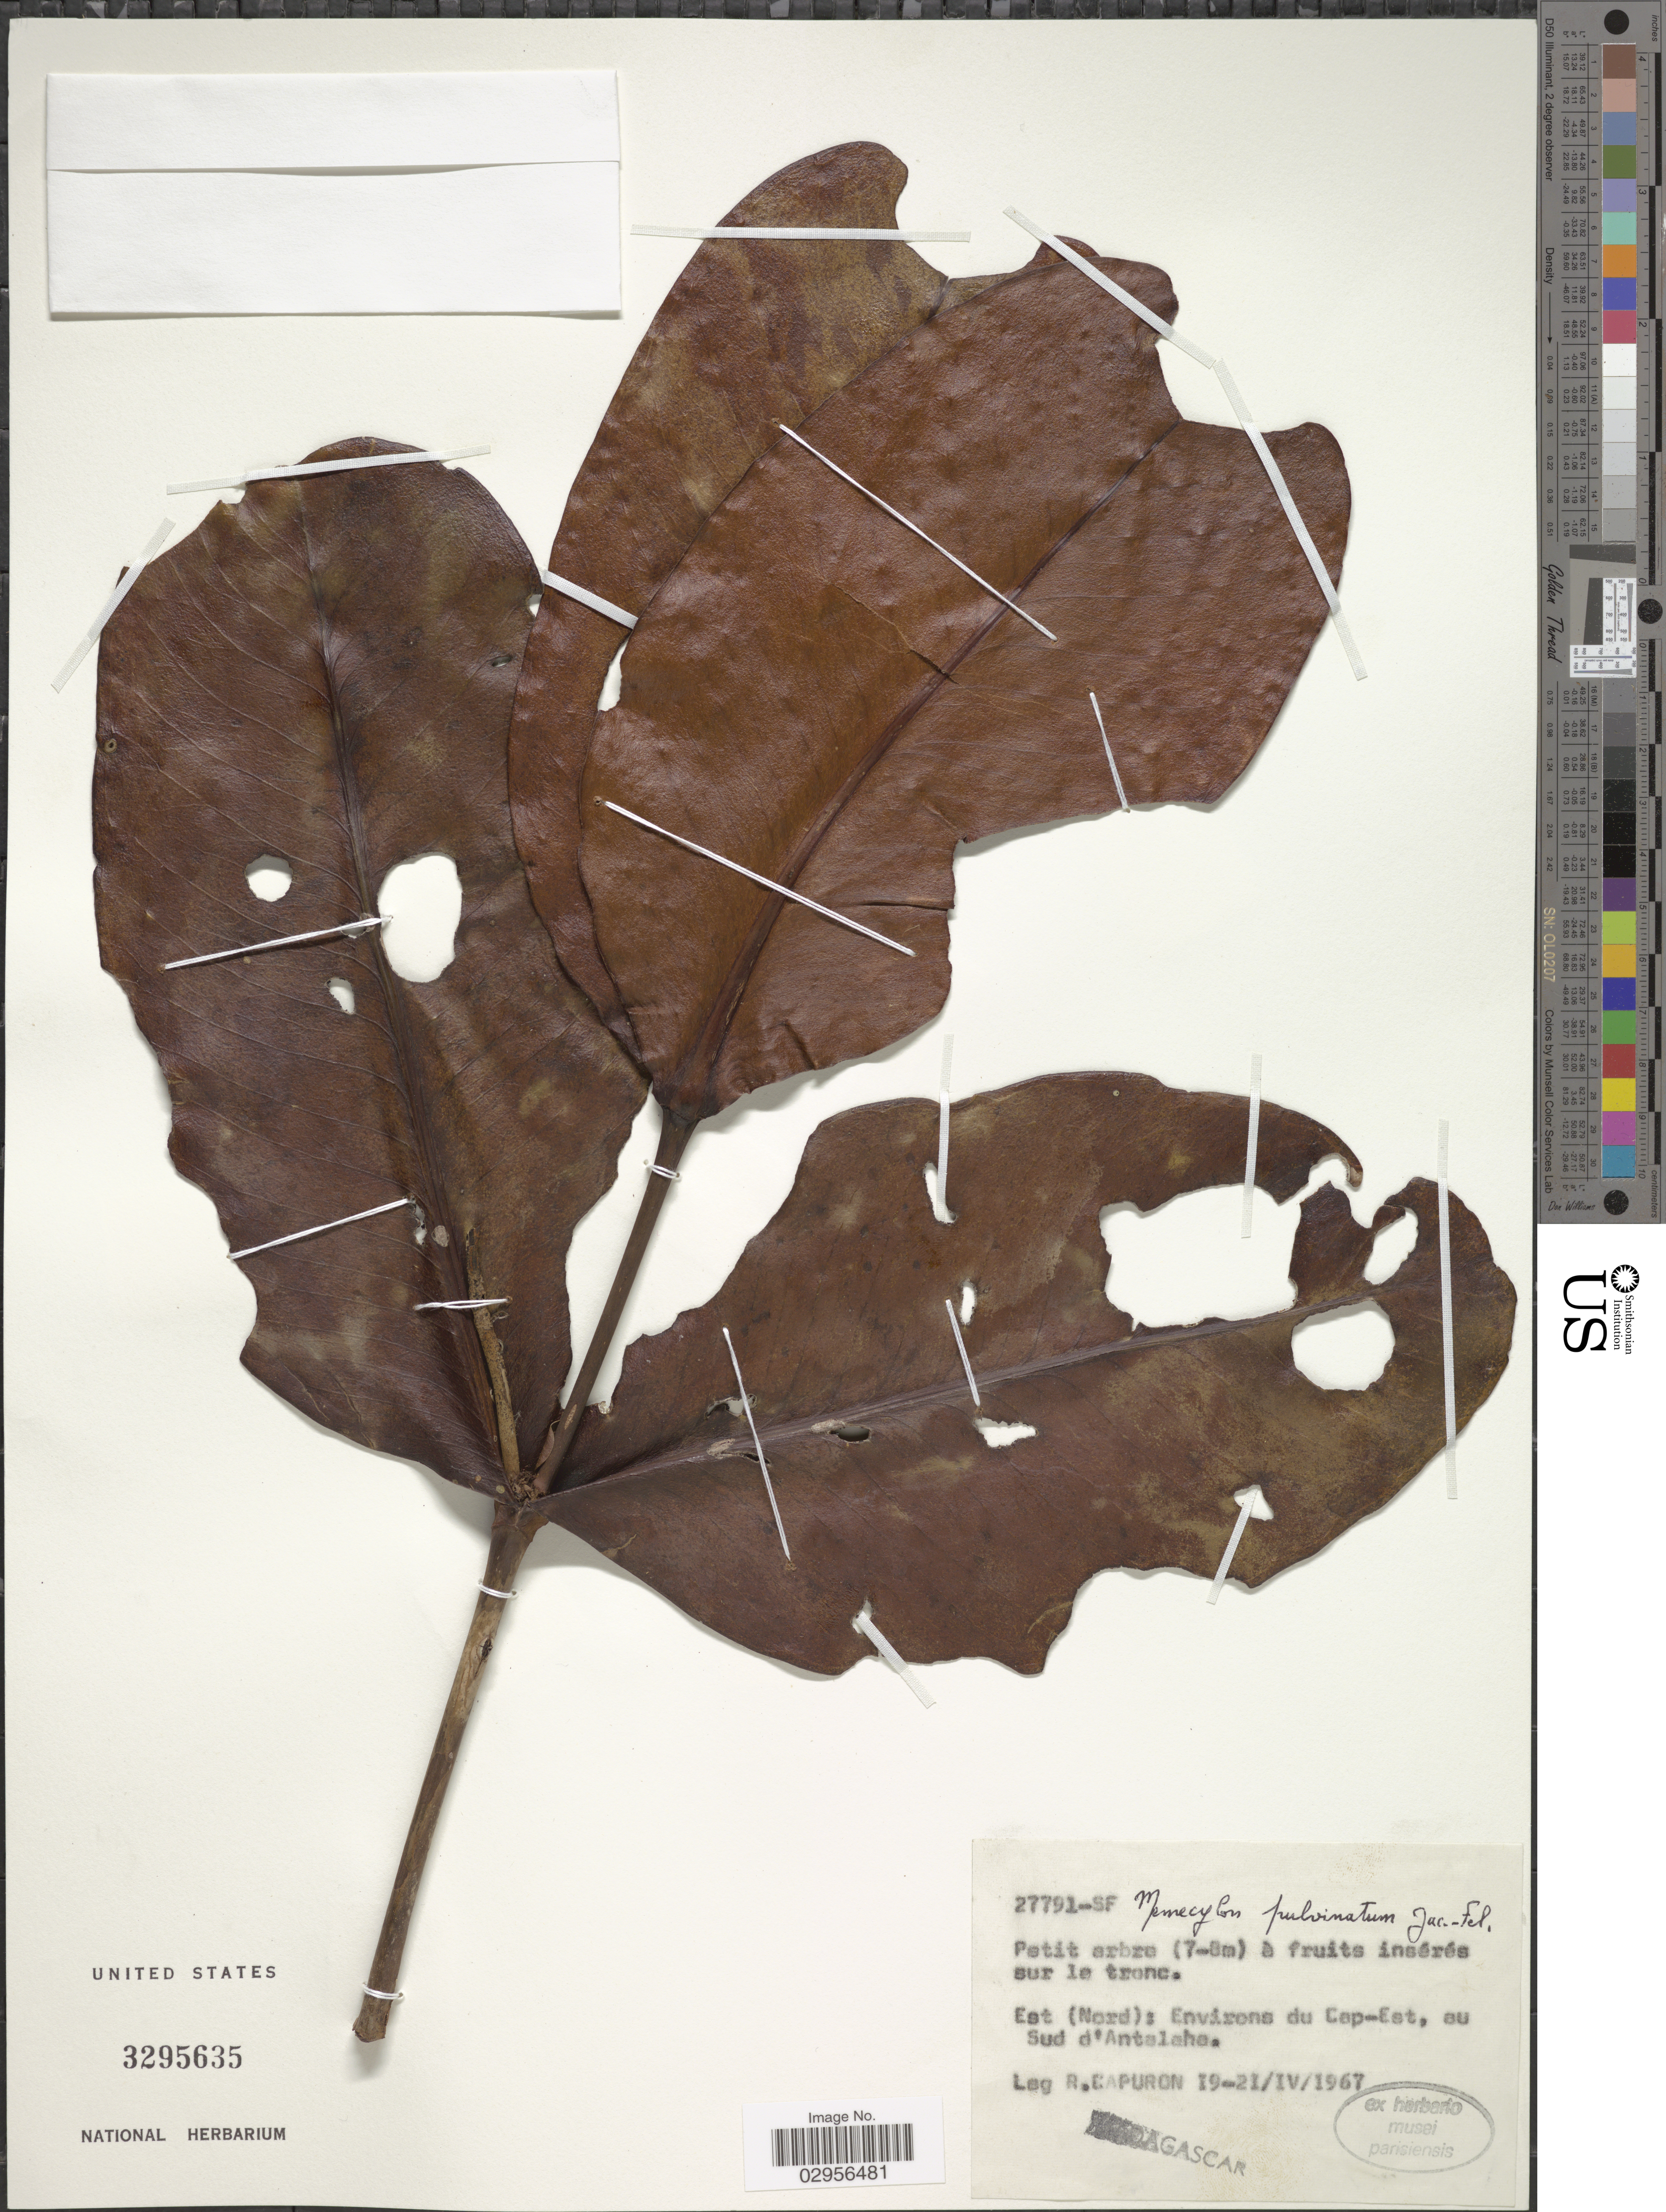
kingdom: Plantae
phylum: Tracheophyta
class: Magnoliopsida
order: Myrtales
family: Melastomataceae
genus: Memecylon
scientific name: Memecylon pulvinatum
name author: Jacq.-Fél.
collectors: R. Capuron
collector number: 27791-SF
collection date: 1967-04-19/1967-04-21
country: Madagascar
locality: Est (Nord): Environs du Cap-Est, au Sud d'Antalaha.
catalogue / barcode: US 3295635